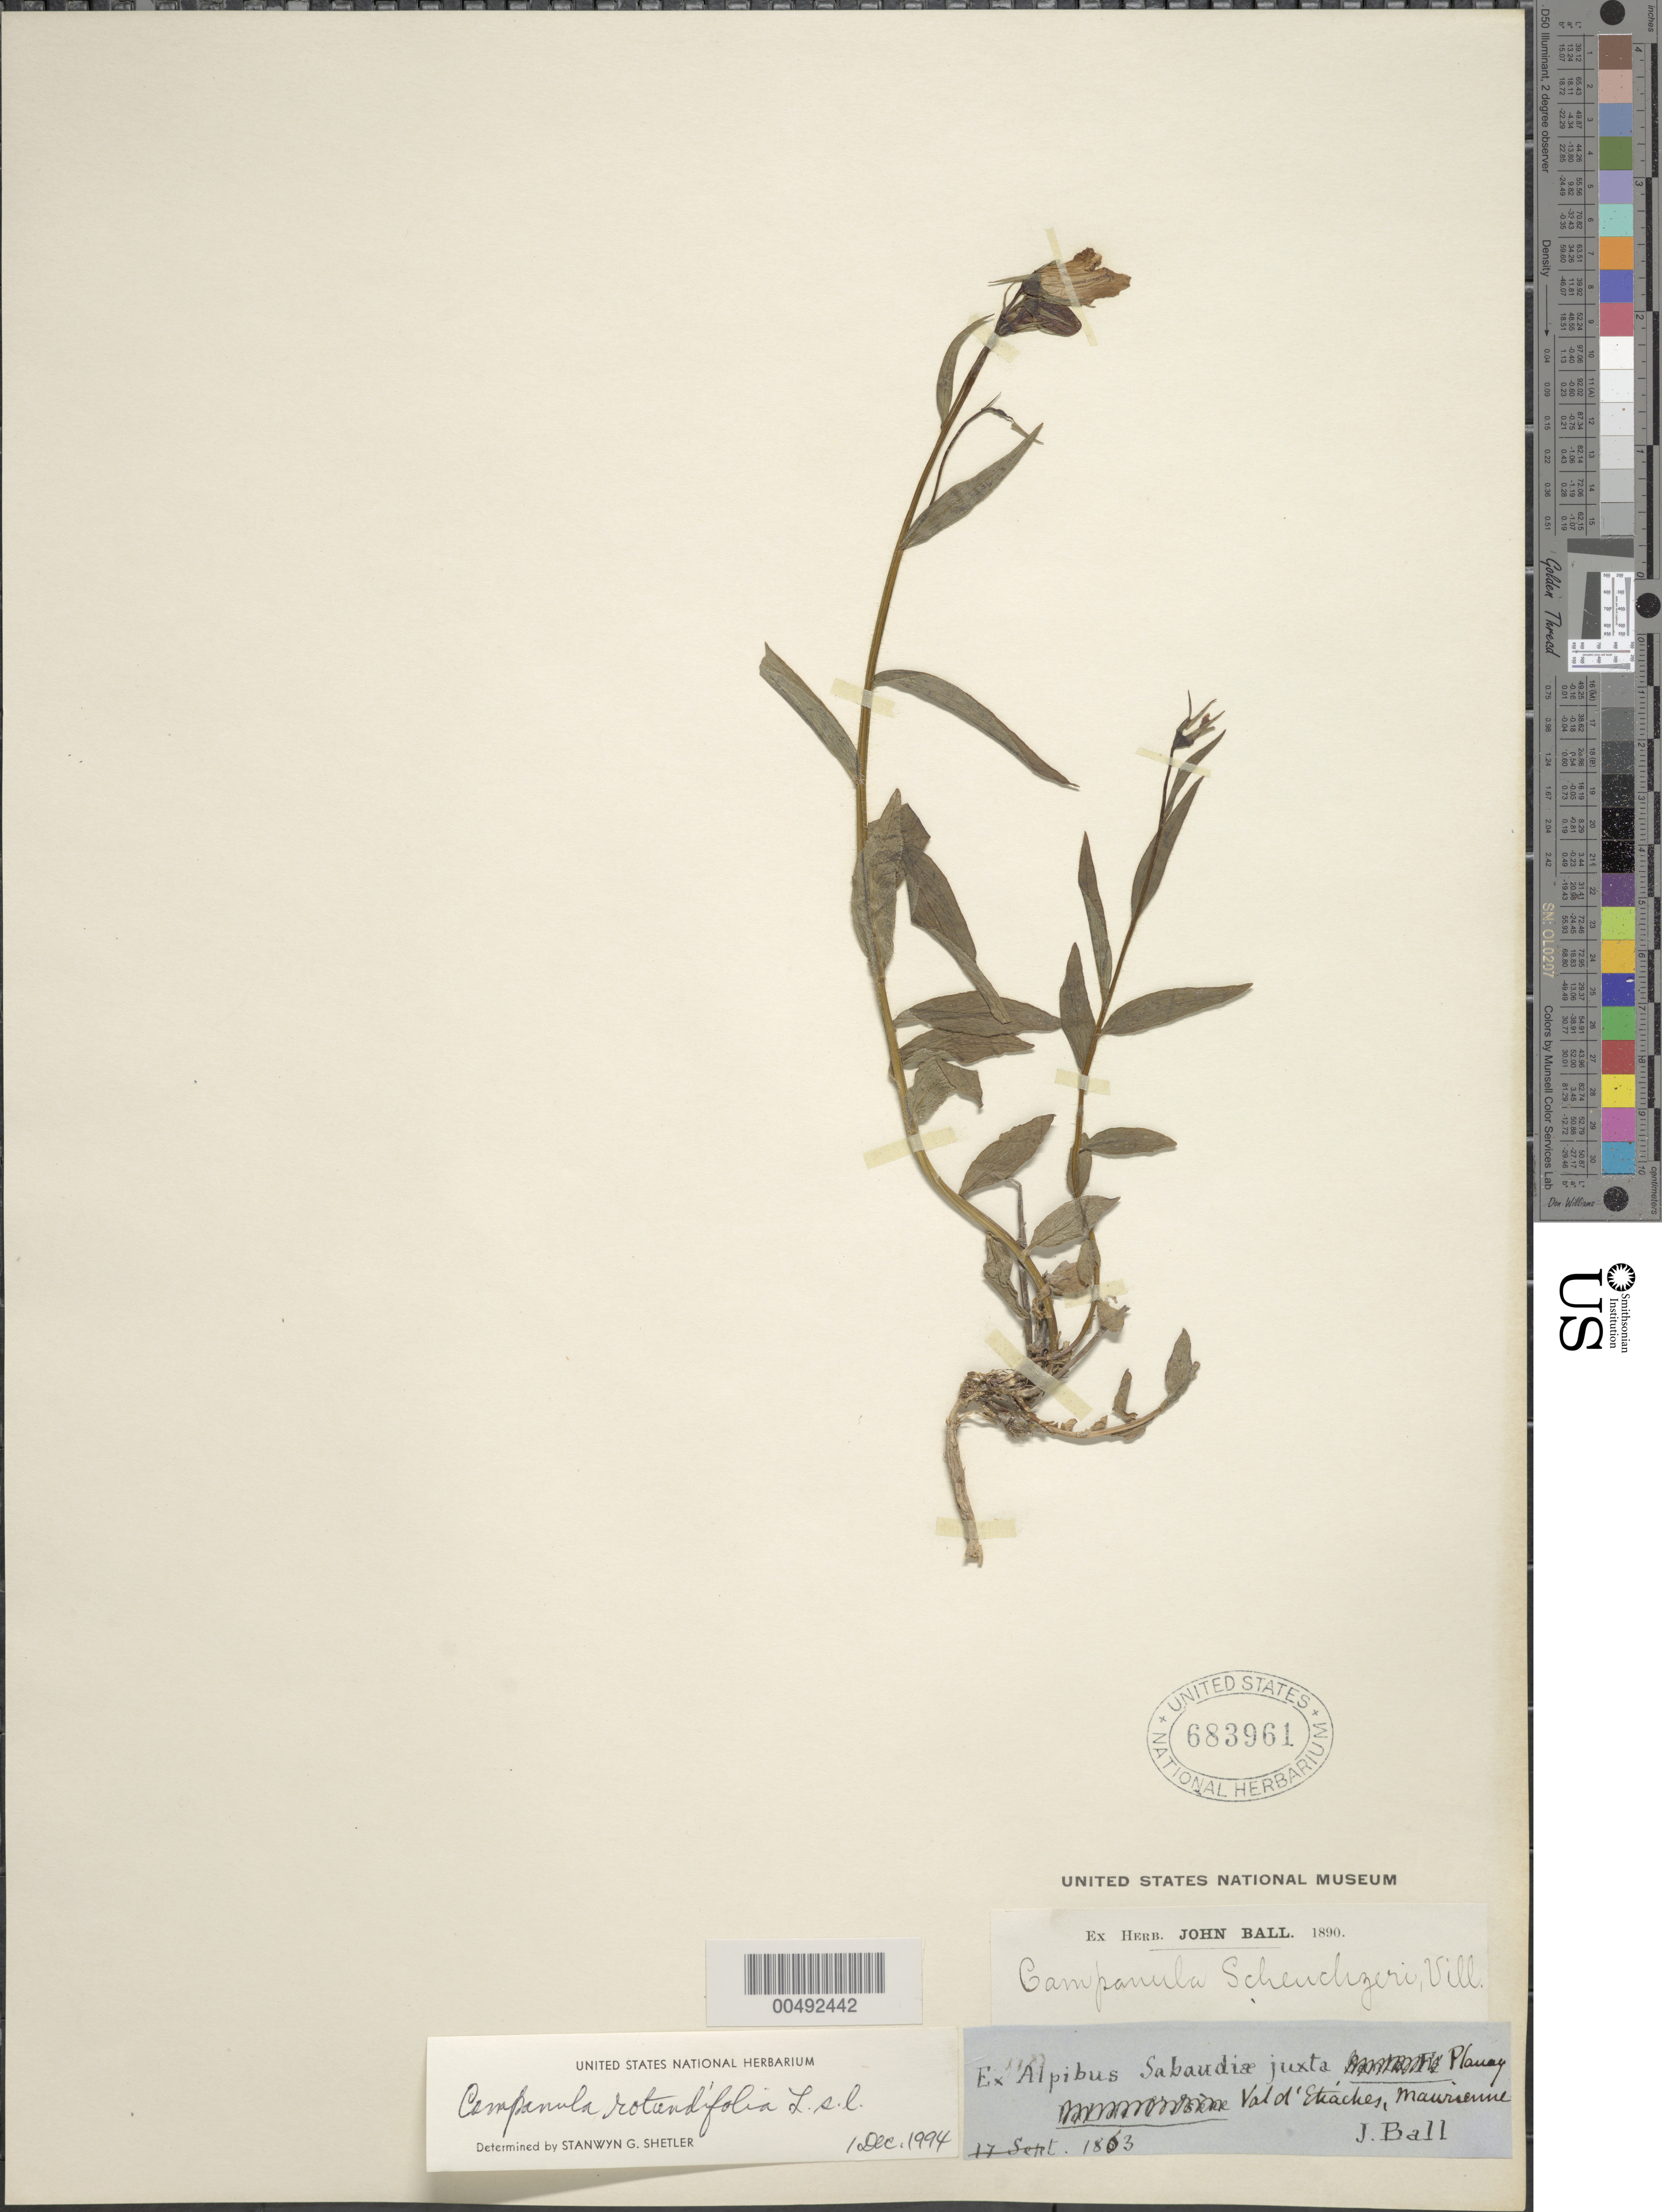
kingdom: Plantae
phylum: Tracheophyta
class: Magnoliopsida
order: Asterales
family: Campanulaceae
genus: Campanula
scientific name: Campanula rotundifolia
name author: L.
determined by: Shetler, Stanwyn G., (US), NMNH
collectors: J. Ball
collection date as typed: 1863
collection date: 1863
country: France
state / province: Auvergne-Rhône-Alpes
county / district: Savoie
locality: Ex Alpibus Sabaudiæ [Sabauda Alps] juxta [near] Planay[sp?], Val d'Etiaches, Maurienne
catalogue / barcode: US 683961